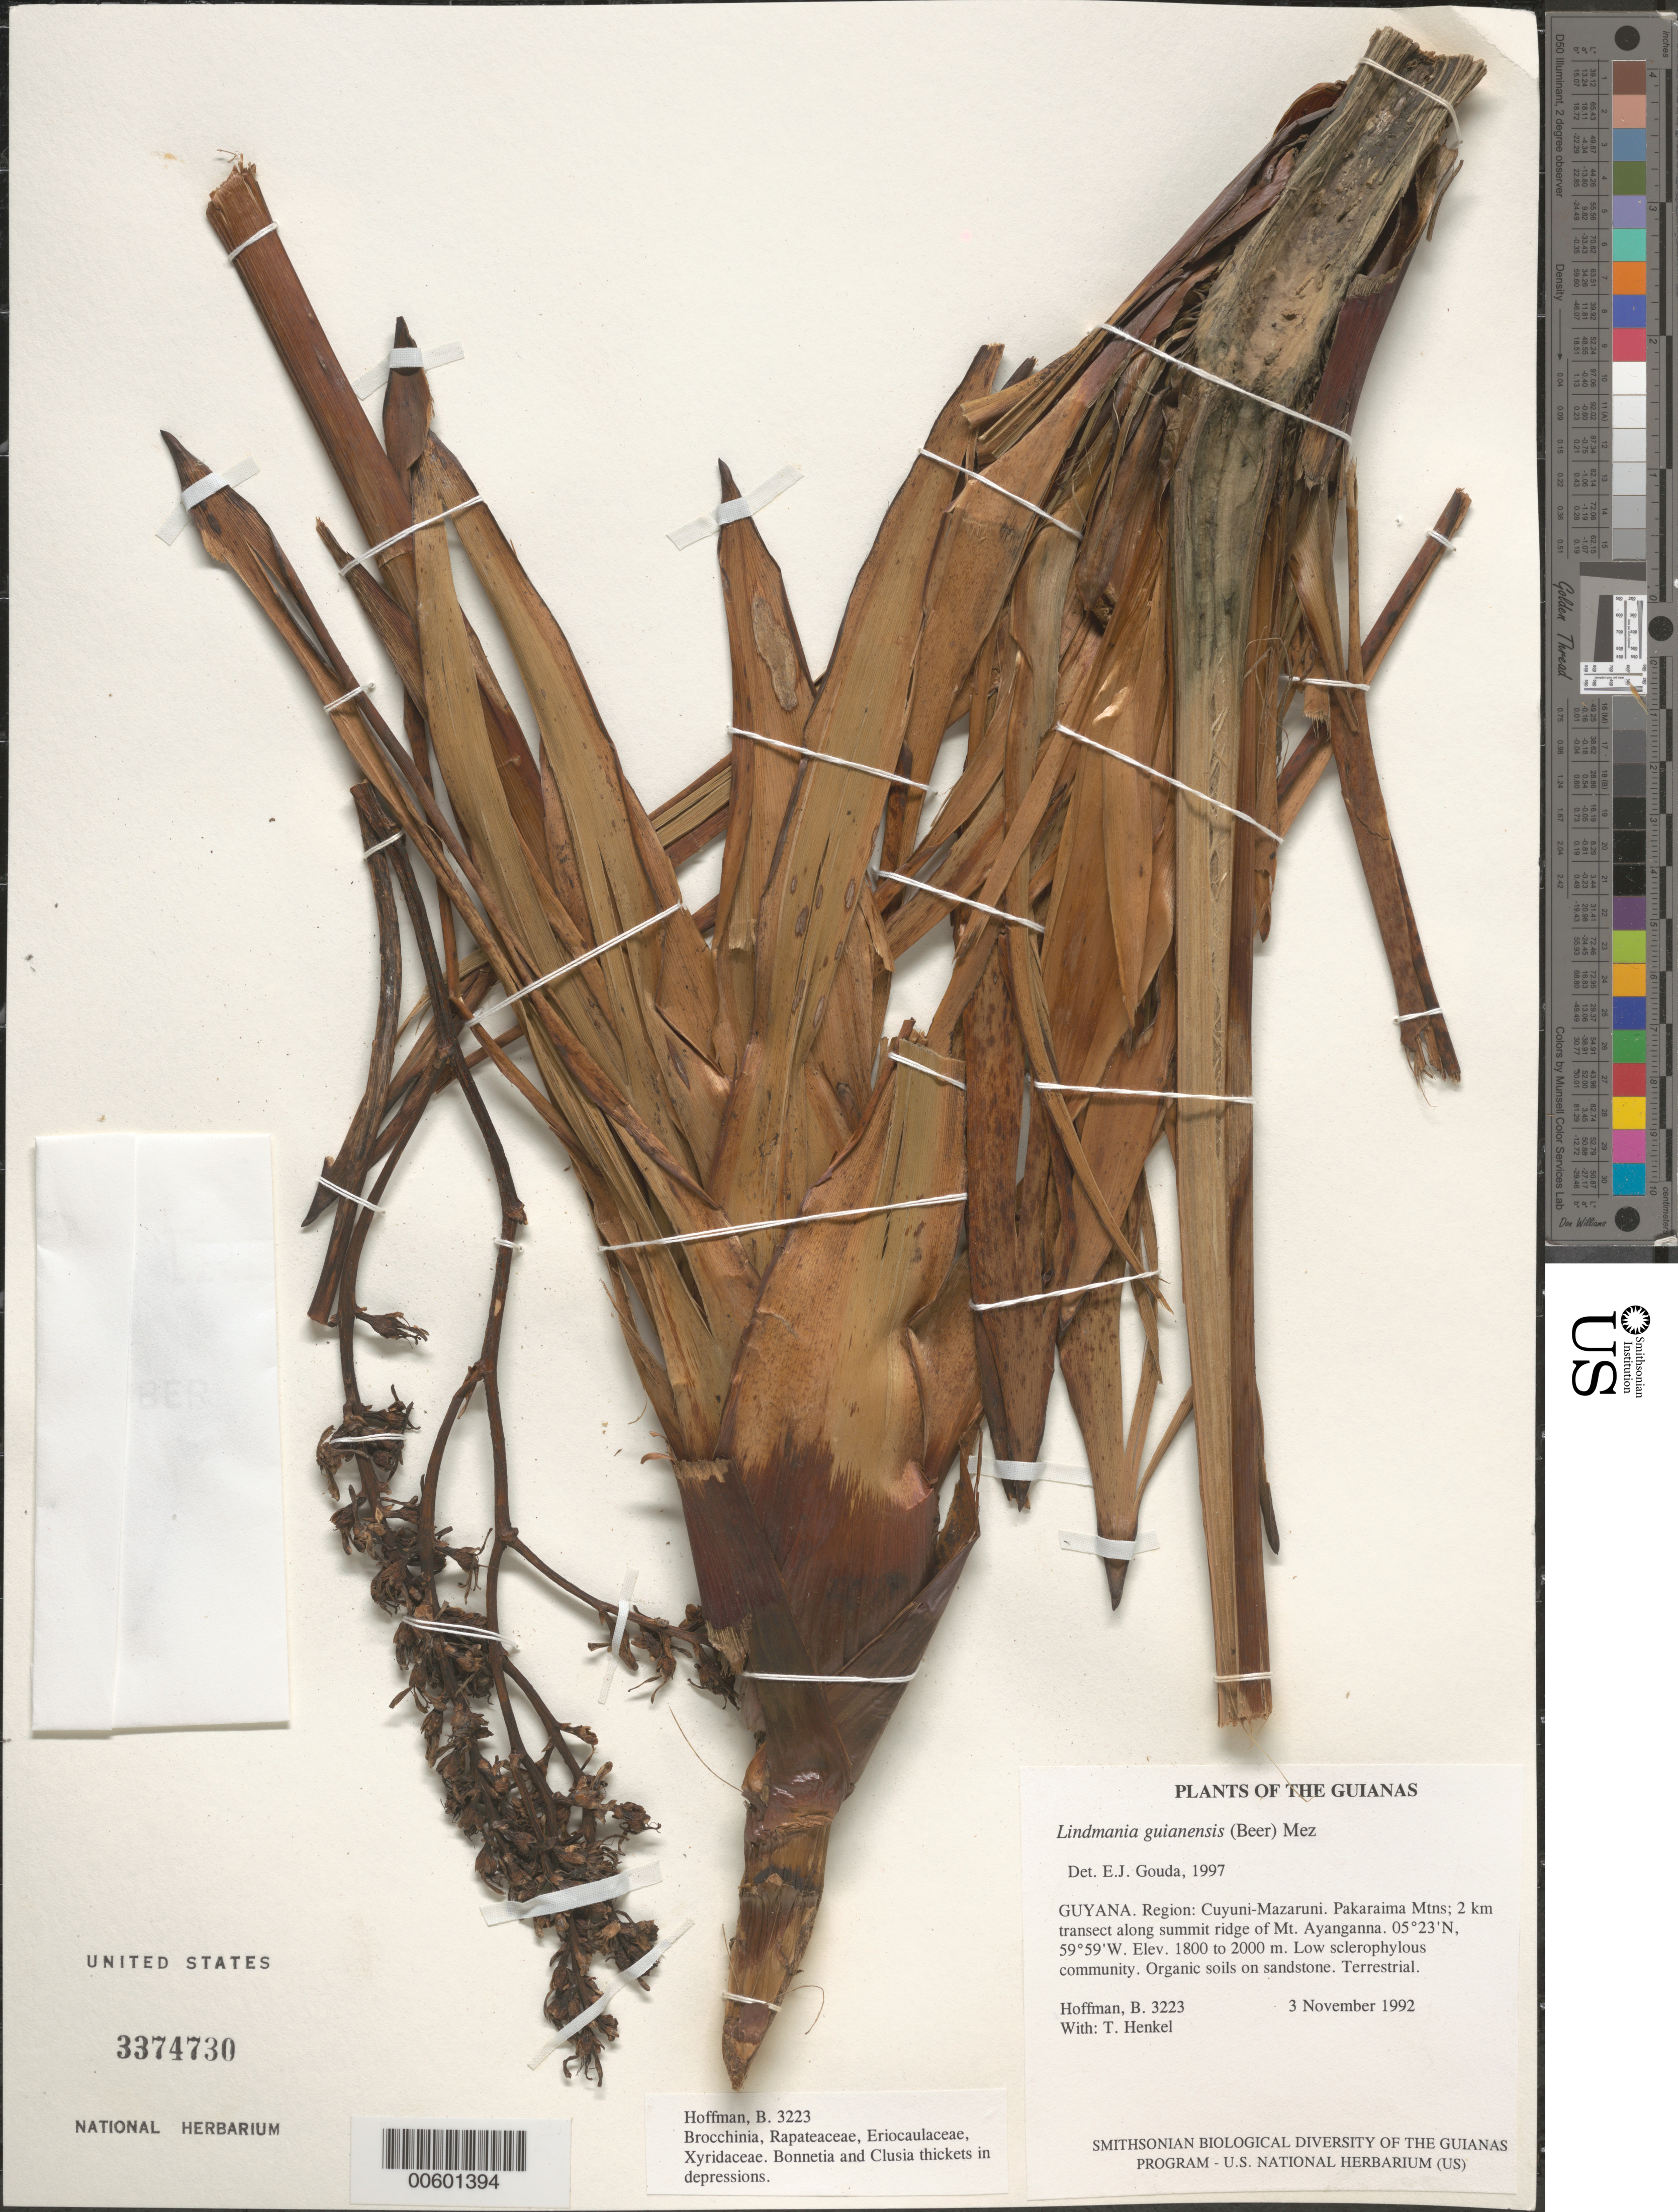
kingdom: Plantae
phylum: Tracheophyta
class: Liliopsida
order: Poales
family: Bromeliaceae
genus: Lindmania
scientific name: Lindmania guianensis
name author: (Beer) Mez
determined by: Gouda, E. J.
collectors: B. Hoffman & T. Henkel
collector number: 3223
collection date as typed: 3 November 1992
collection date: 1992-11-03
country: Guyana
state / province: Cuyuni-Mazaruni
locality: Pakaraima Mountains; 2 km transect along summit ridge of Mt. Ayanganna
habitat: Low sclerophylous community. Organic soils on sandstone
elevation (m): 1800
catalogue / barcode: US 3274730